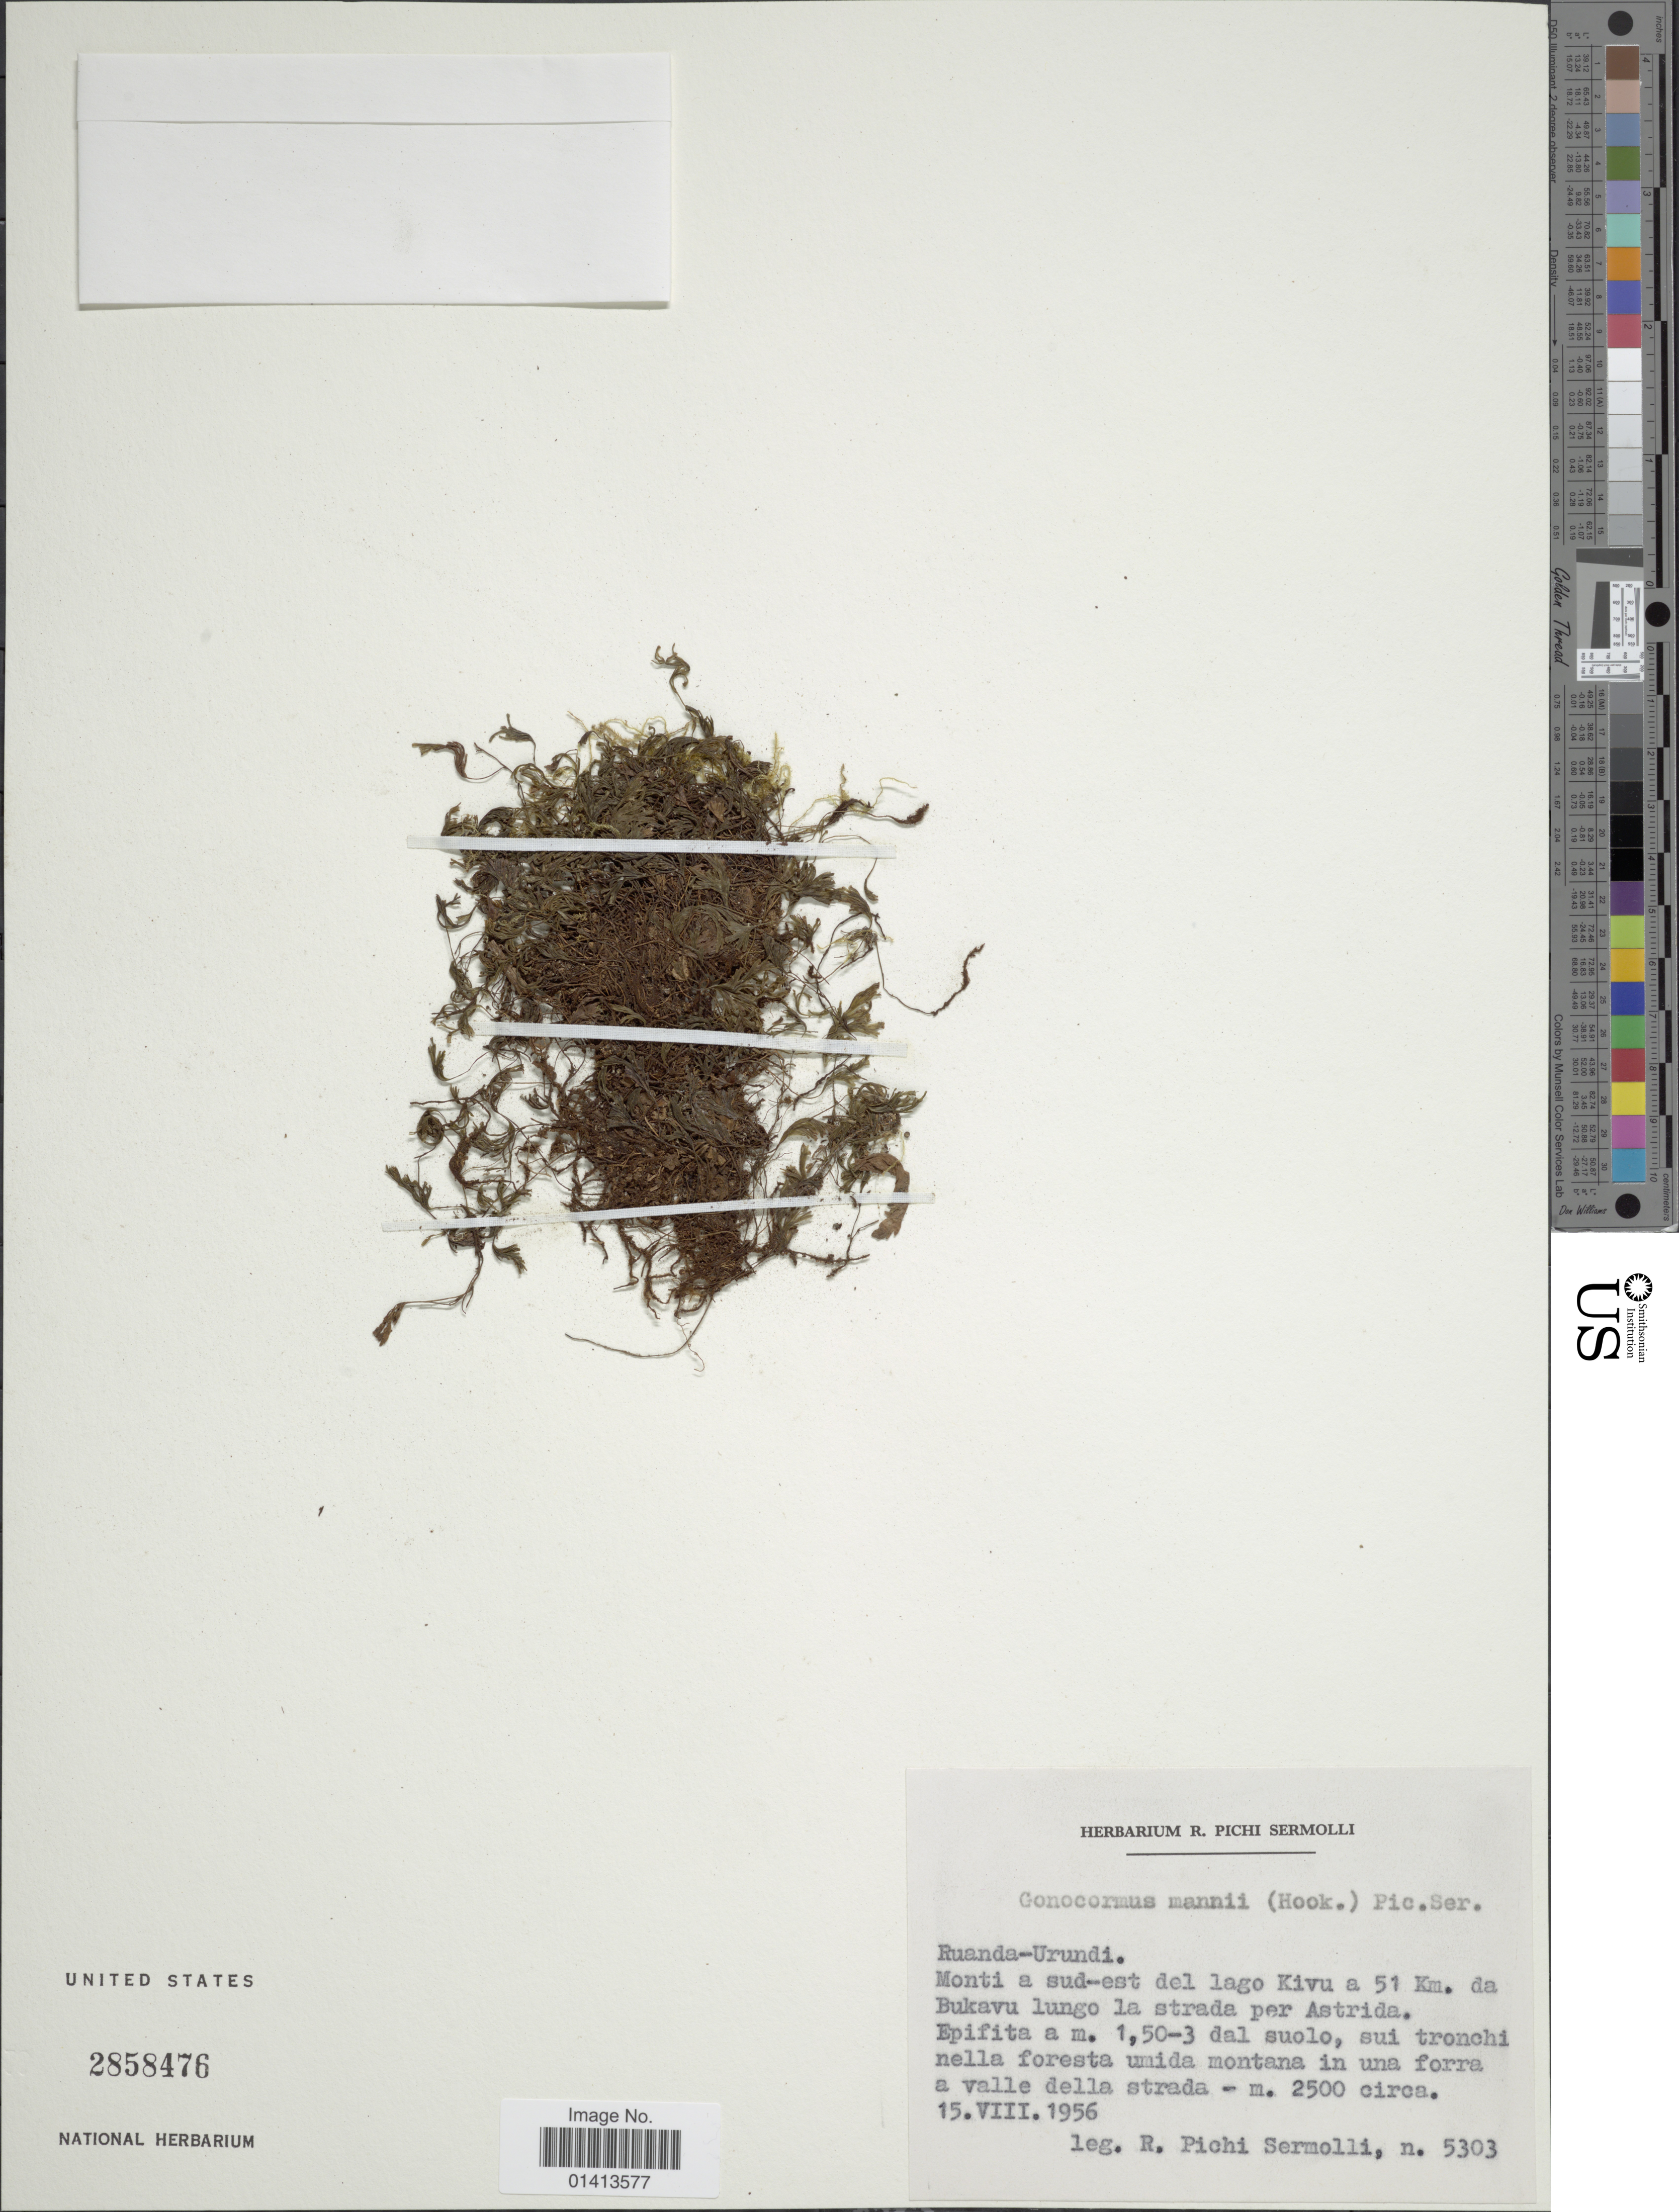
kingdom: Plantae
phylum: Tracheophyta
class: Polypodiopsida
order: Hymenophyllales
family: Hymenophyllaceae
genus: Crepidomanes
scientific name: Crepidomanes mannii (Copel. ex Kunkel) comb. ined., 2015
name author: (Copel. ex G. Kunkel)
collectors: R. E. Pichi-Sermolli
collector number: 5303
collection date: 1956-08-15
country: Rwanda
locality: Ruanada-Urundi. Monti a sud-est del lago Kivu a 51 da Bukavu lingo la strada per Astrida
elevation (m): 2500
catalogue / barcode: US 2858476